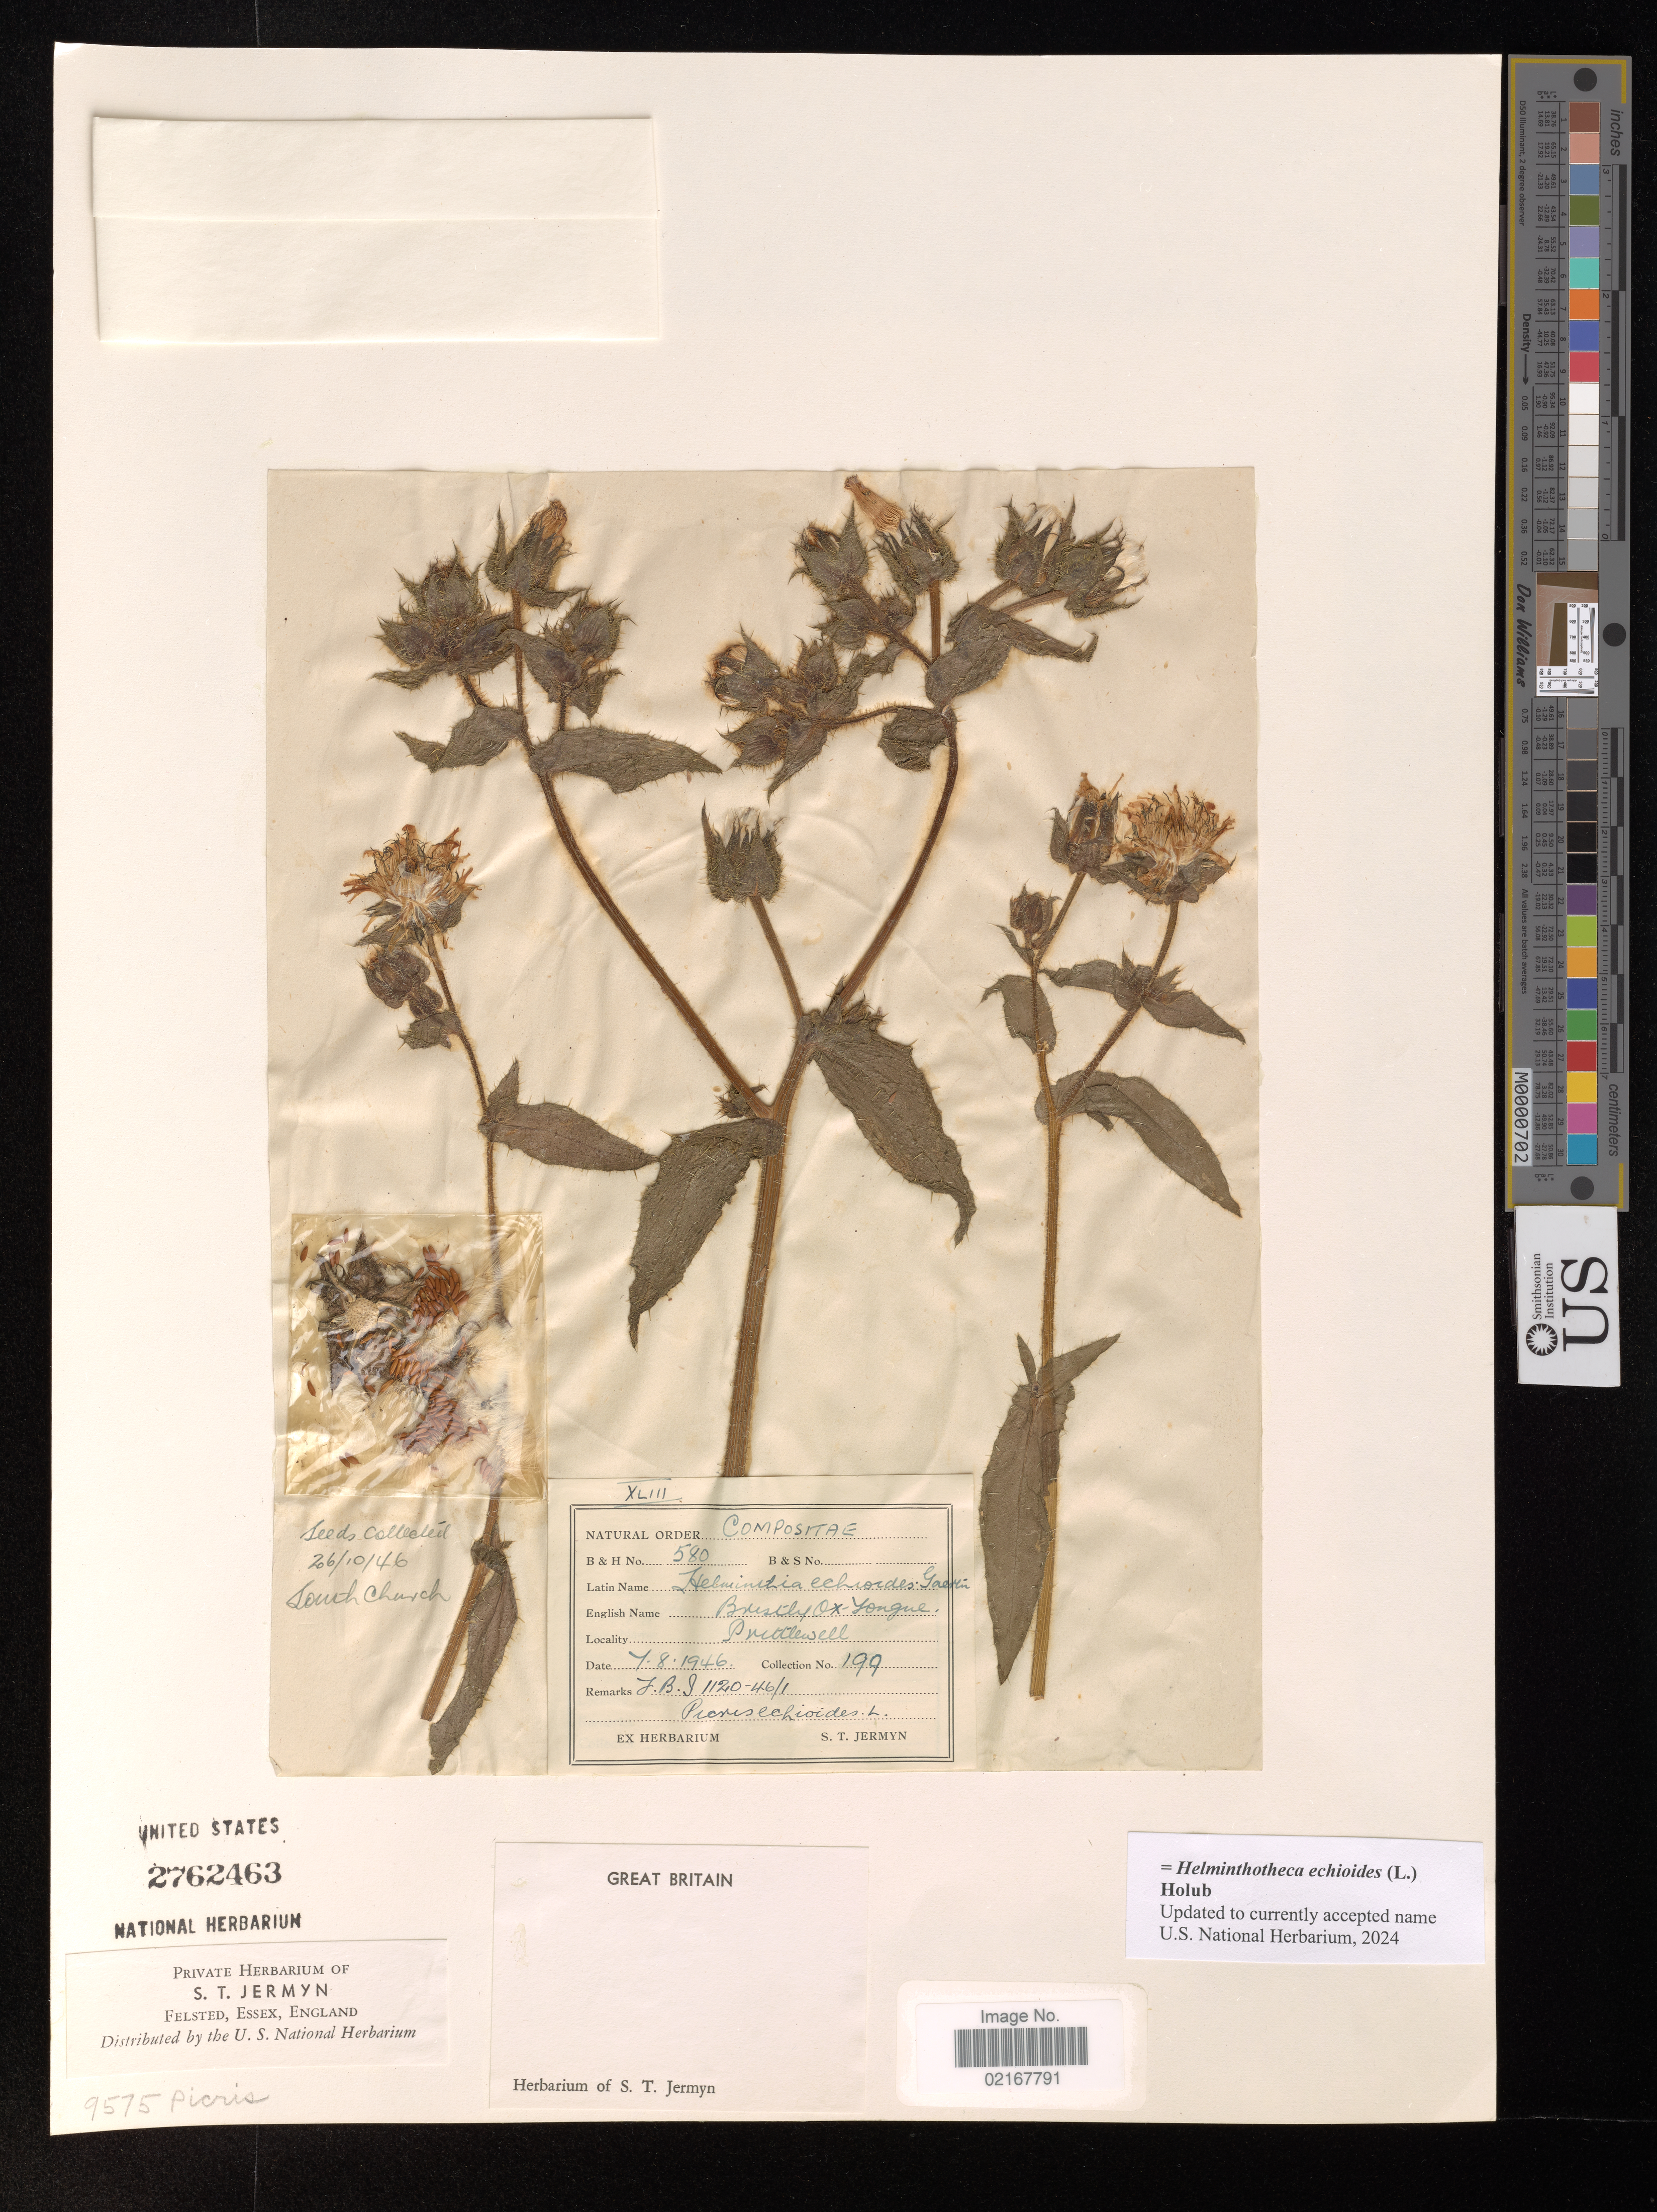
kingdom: Plantae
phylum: Tracheophyta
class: Magnoliopsida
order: Asterales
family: Asteraceae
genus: Helminthotheca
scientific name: Helminthotheca echioides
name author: (L.) Holub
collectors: S. Jermyn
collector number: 199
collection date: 1946-08-07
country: United Kingdom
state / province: England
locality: Prittlewell.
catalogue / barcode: US 2762463